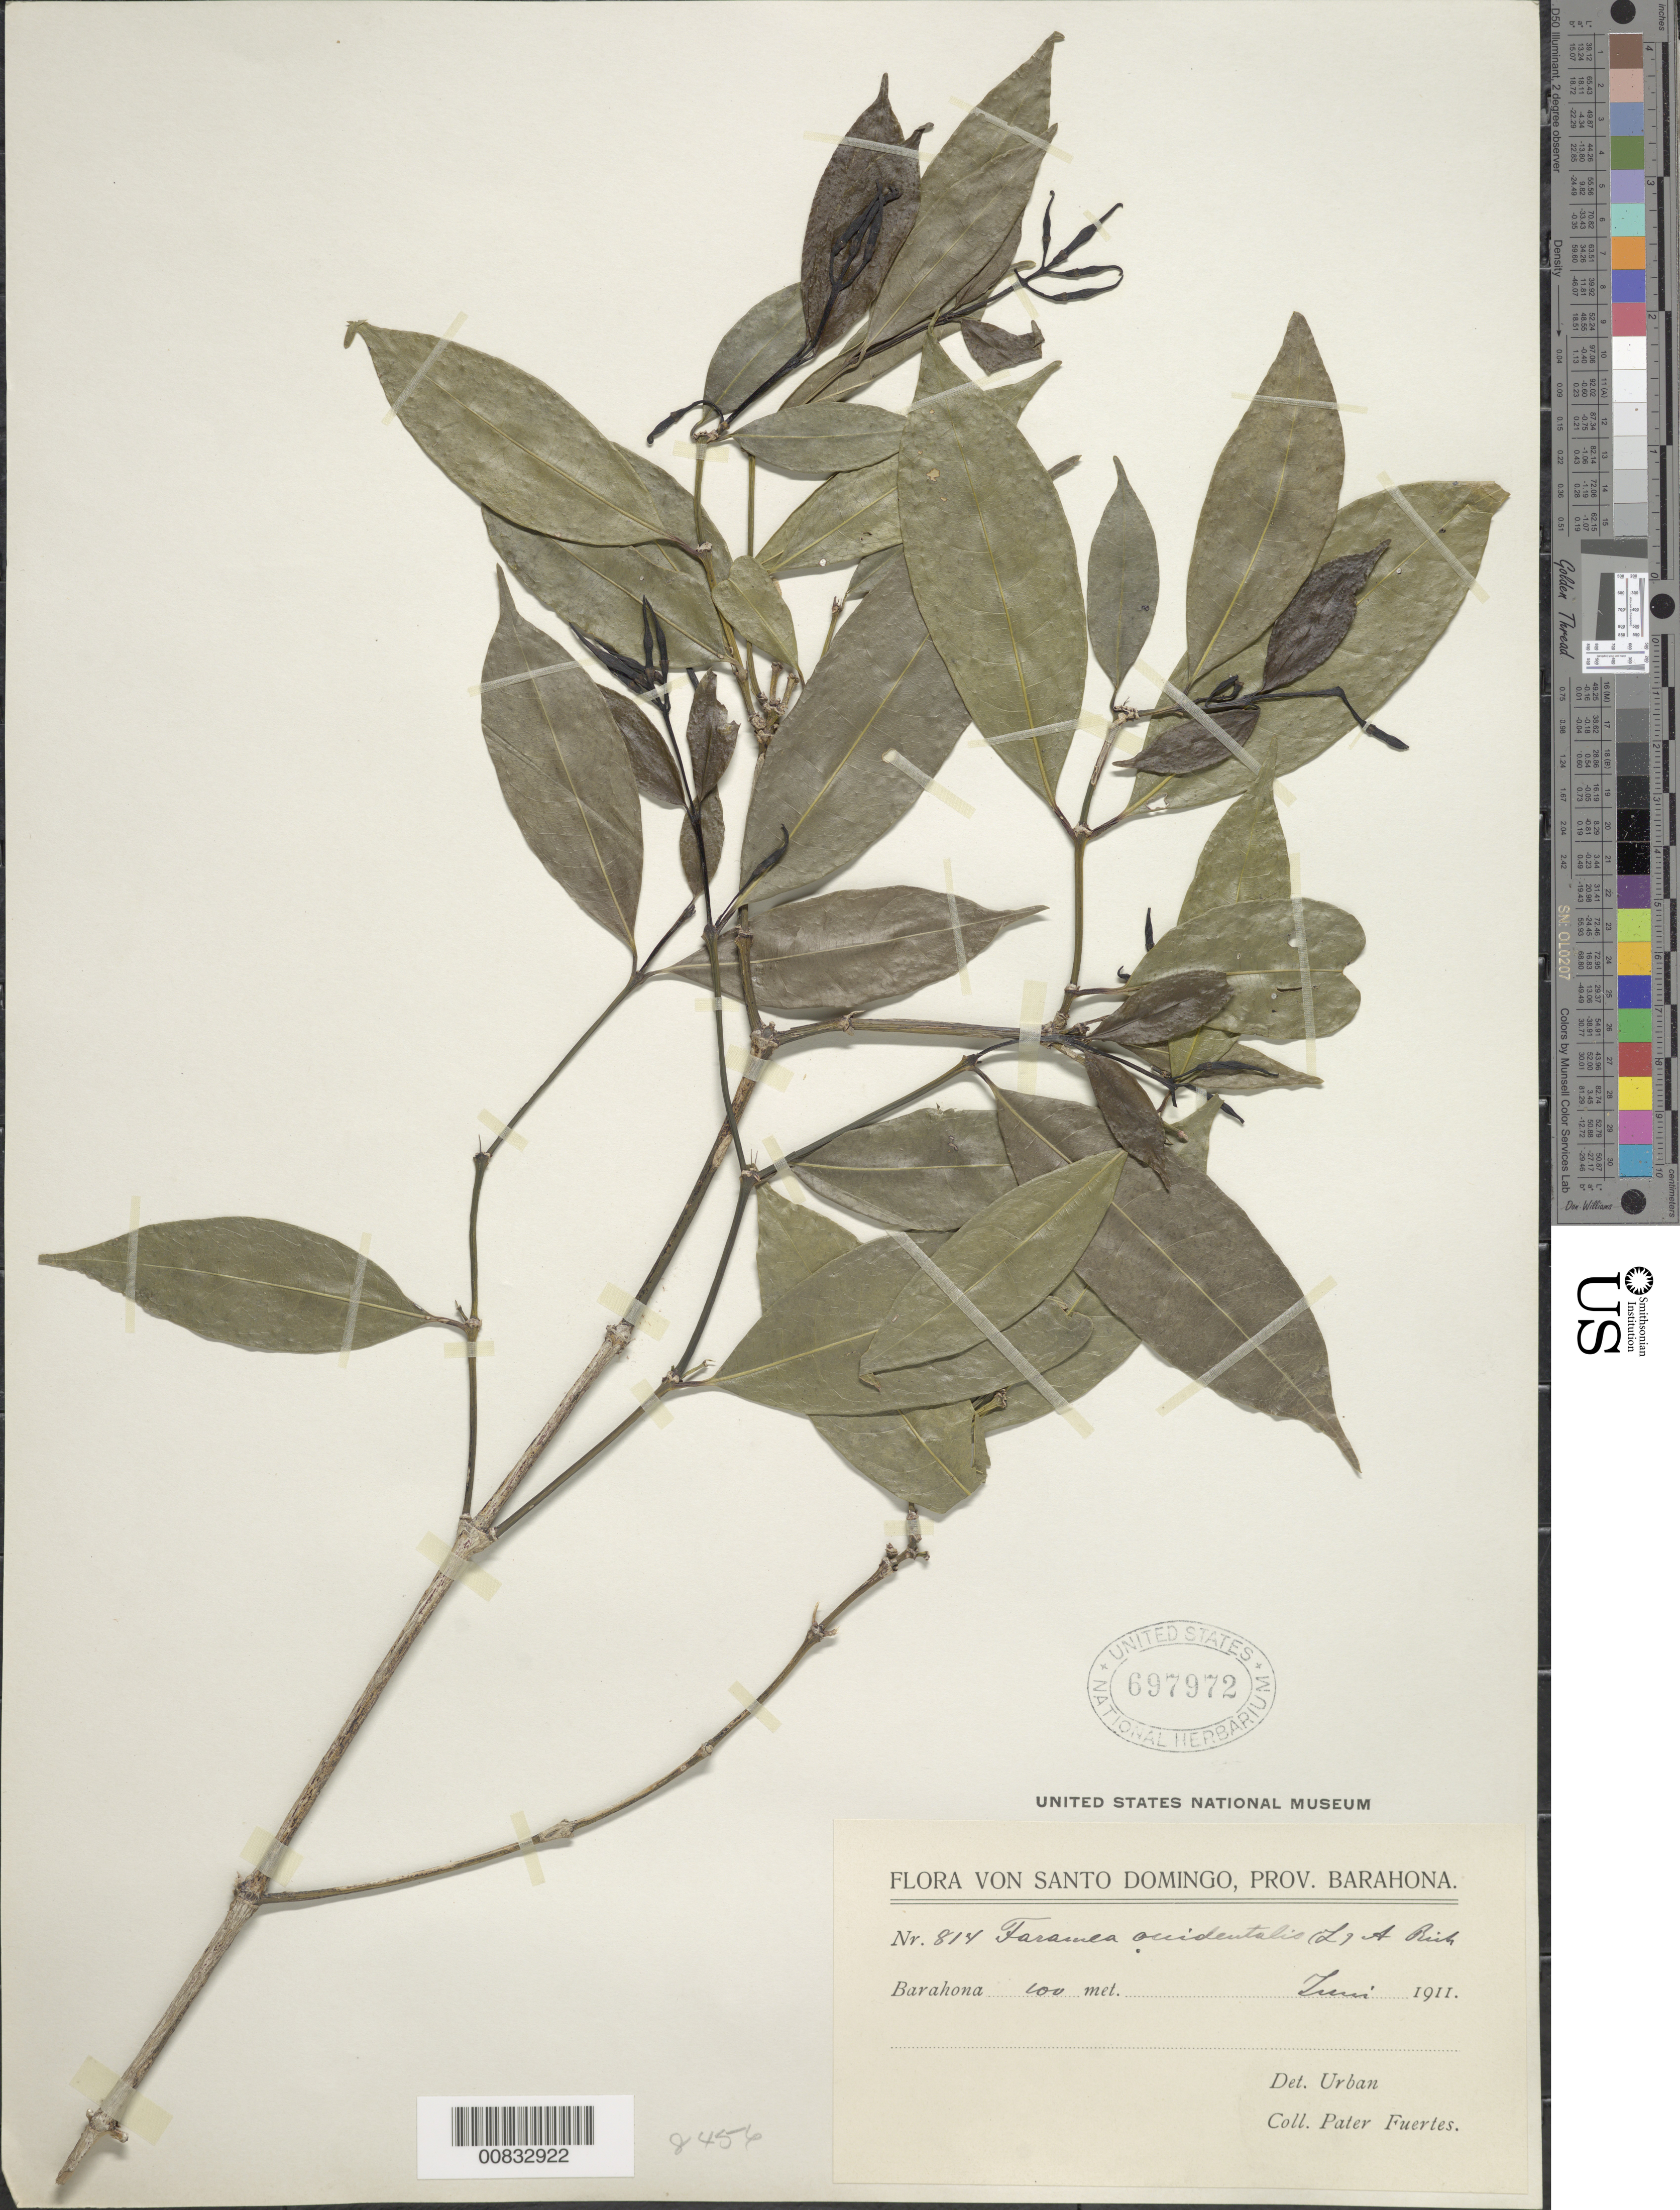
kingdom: Plantae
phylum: Tracheophyta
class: Magnoliopsida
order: Gentianales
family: Rubiaceae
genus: Faramea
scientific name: Faramea occidentalis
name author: (L.) A. Rich.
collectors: M. D. Fuertes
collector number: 814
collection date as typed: Jun 1911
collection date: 1911-06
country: Dominican Republic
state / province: Barahona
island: Hispaniola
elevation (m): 100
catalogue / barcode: US 697972